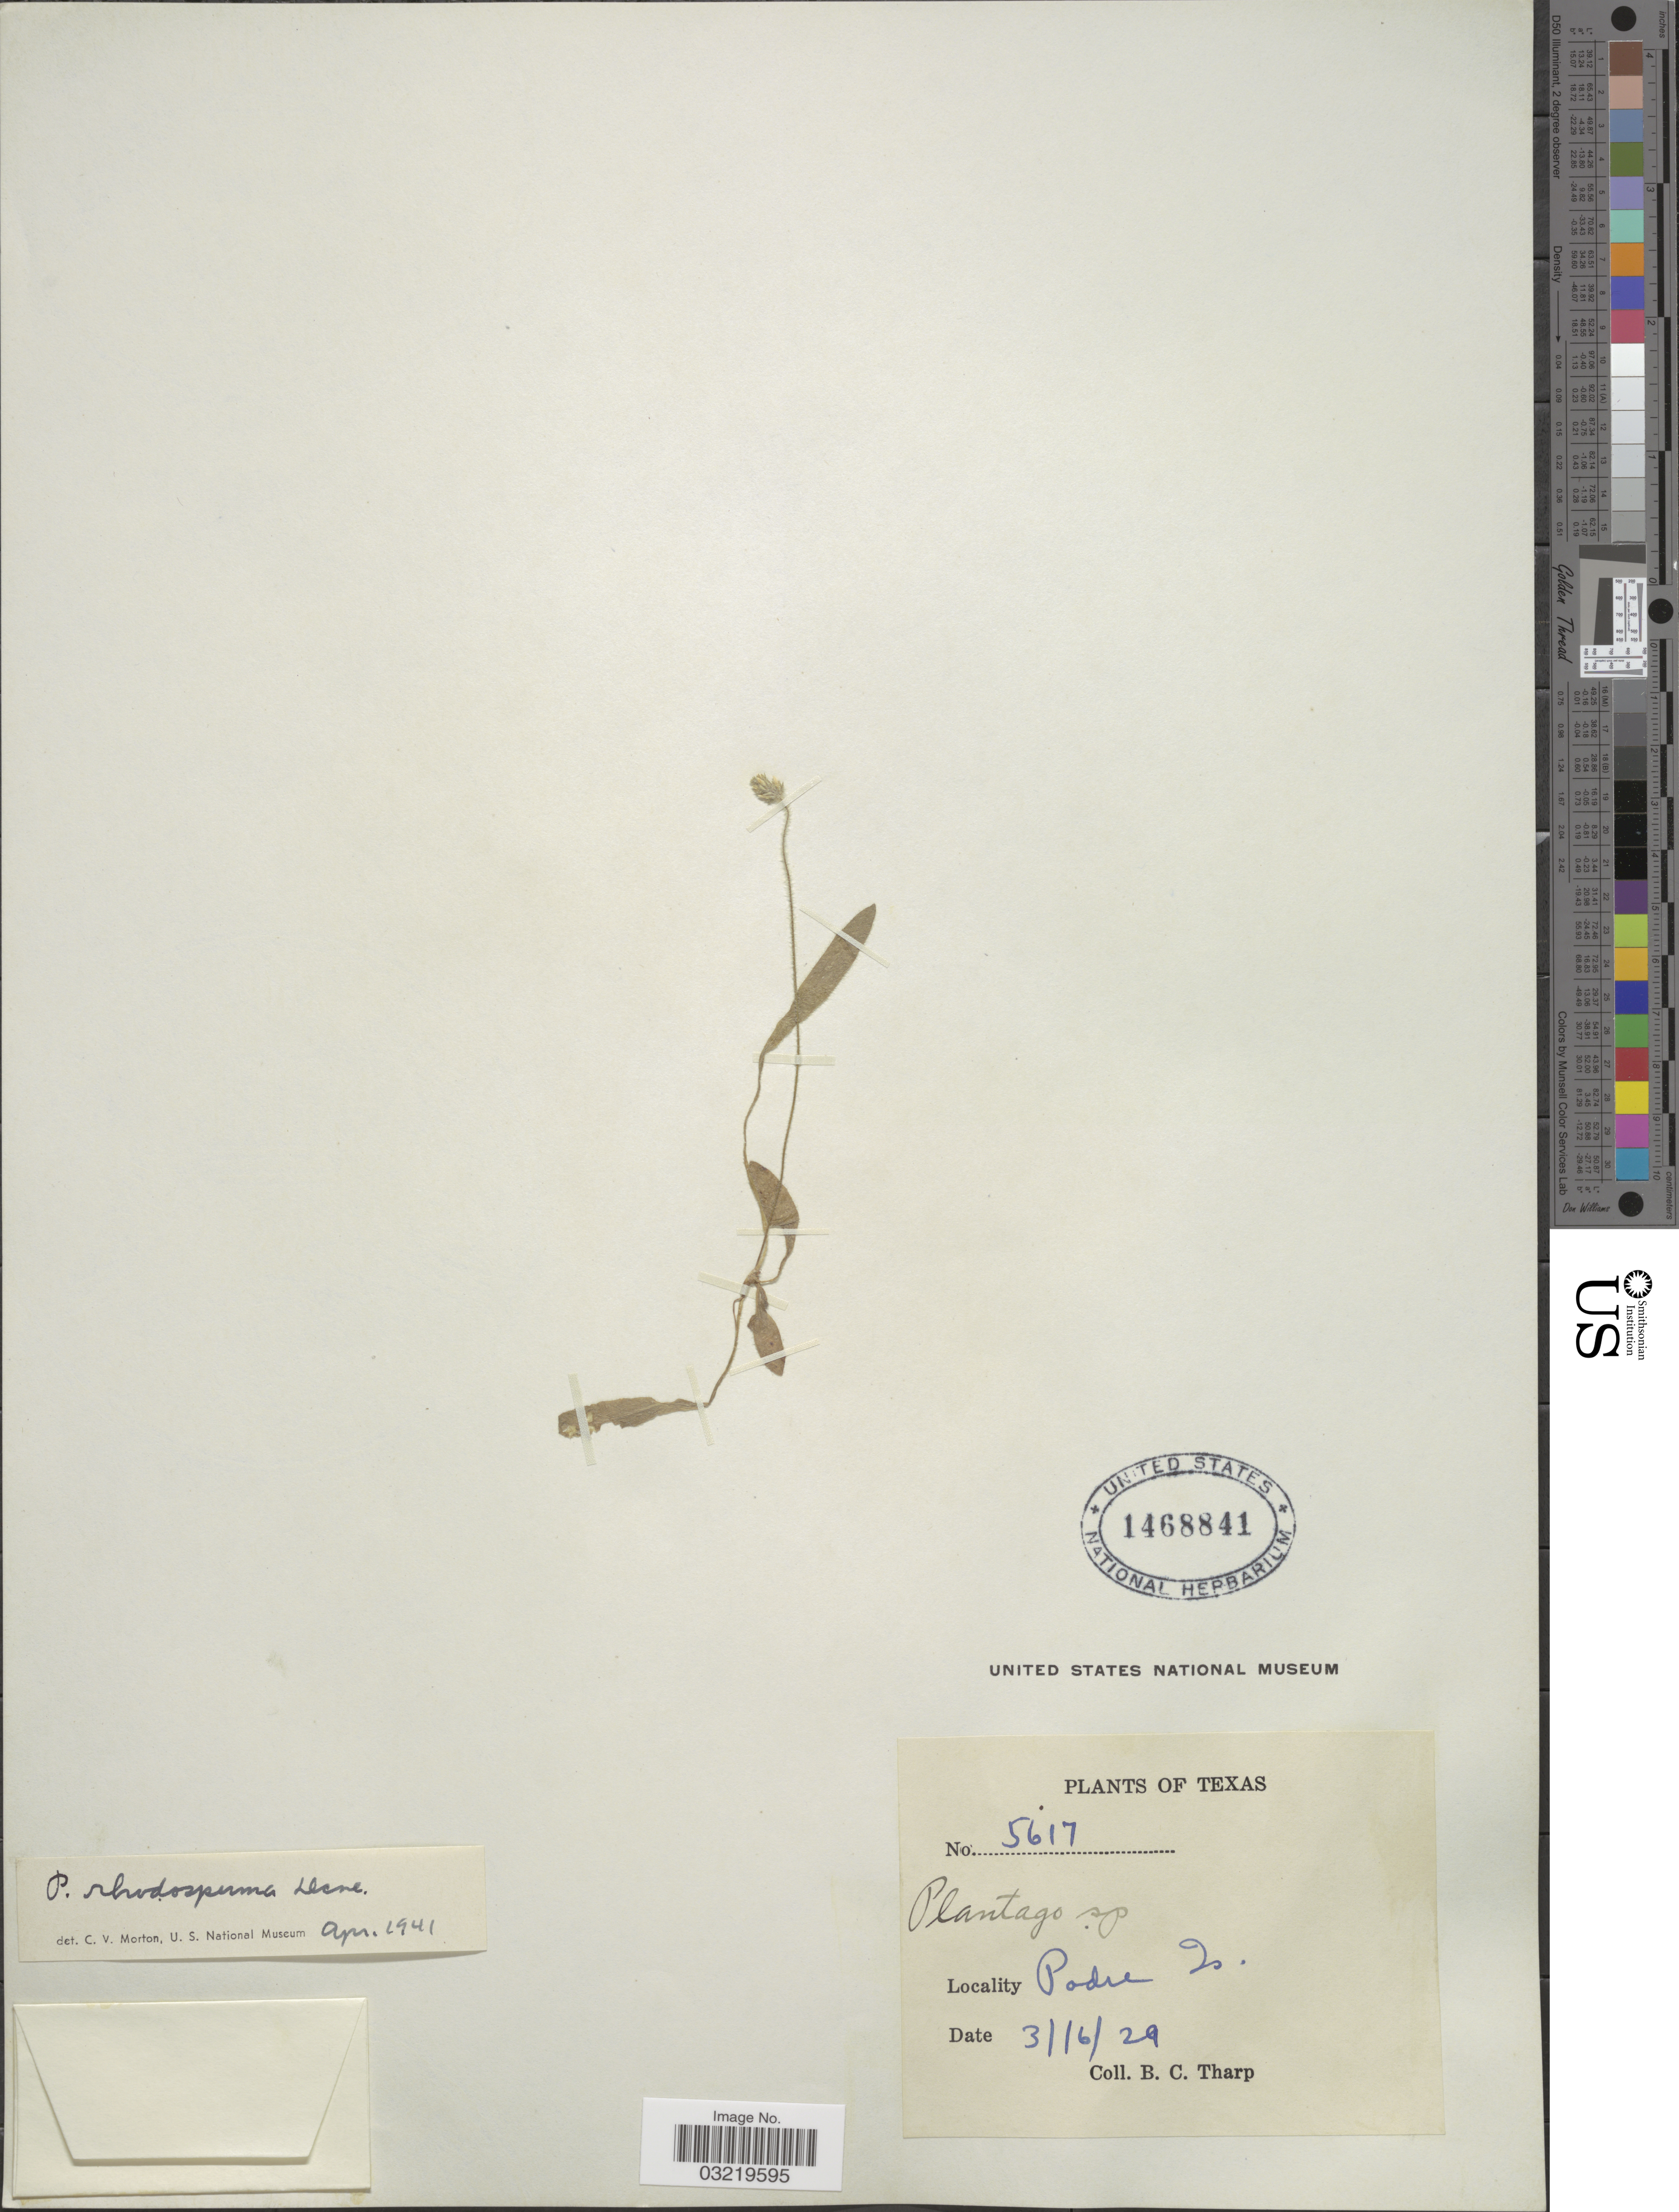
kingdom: Plantae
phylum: Tracheophyta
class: Magnoliopsida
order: Lamiales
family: Plantaginaceae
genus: Plantago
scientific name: Plantago rhodosperma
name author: Decne.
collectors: B. C. Tharp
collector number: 5617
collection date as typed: Transcribed d/m/y: 16/3/29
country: United States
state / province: Texas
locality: Padre Is.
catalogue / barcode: US 1468841